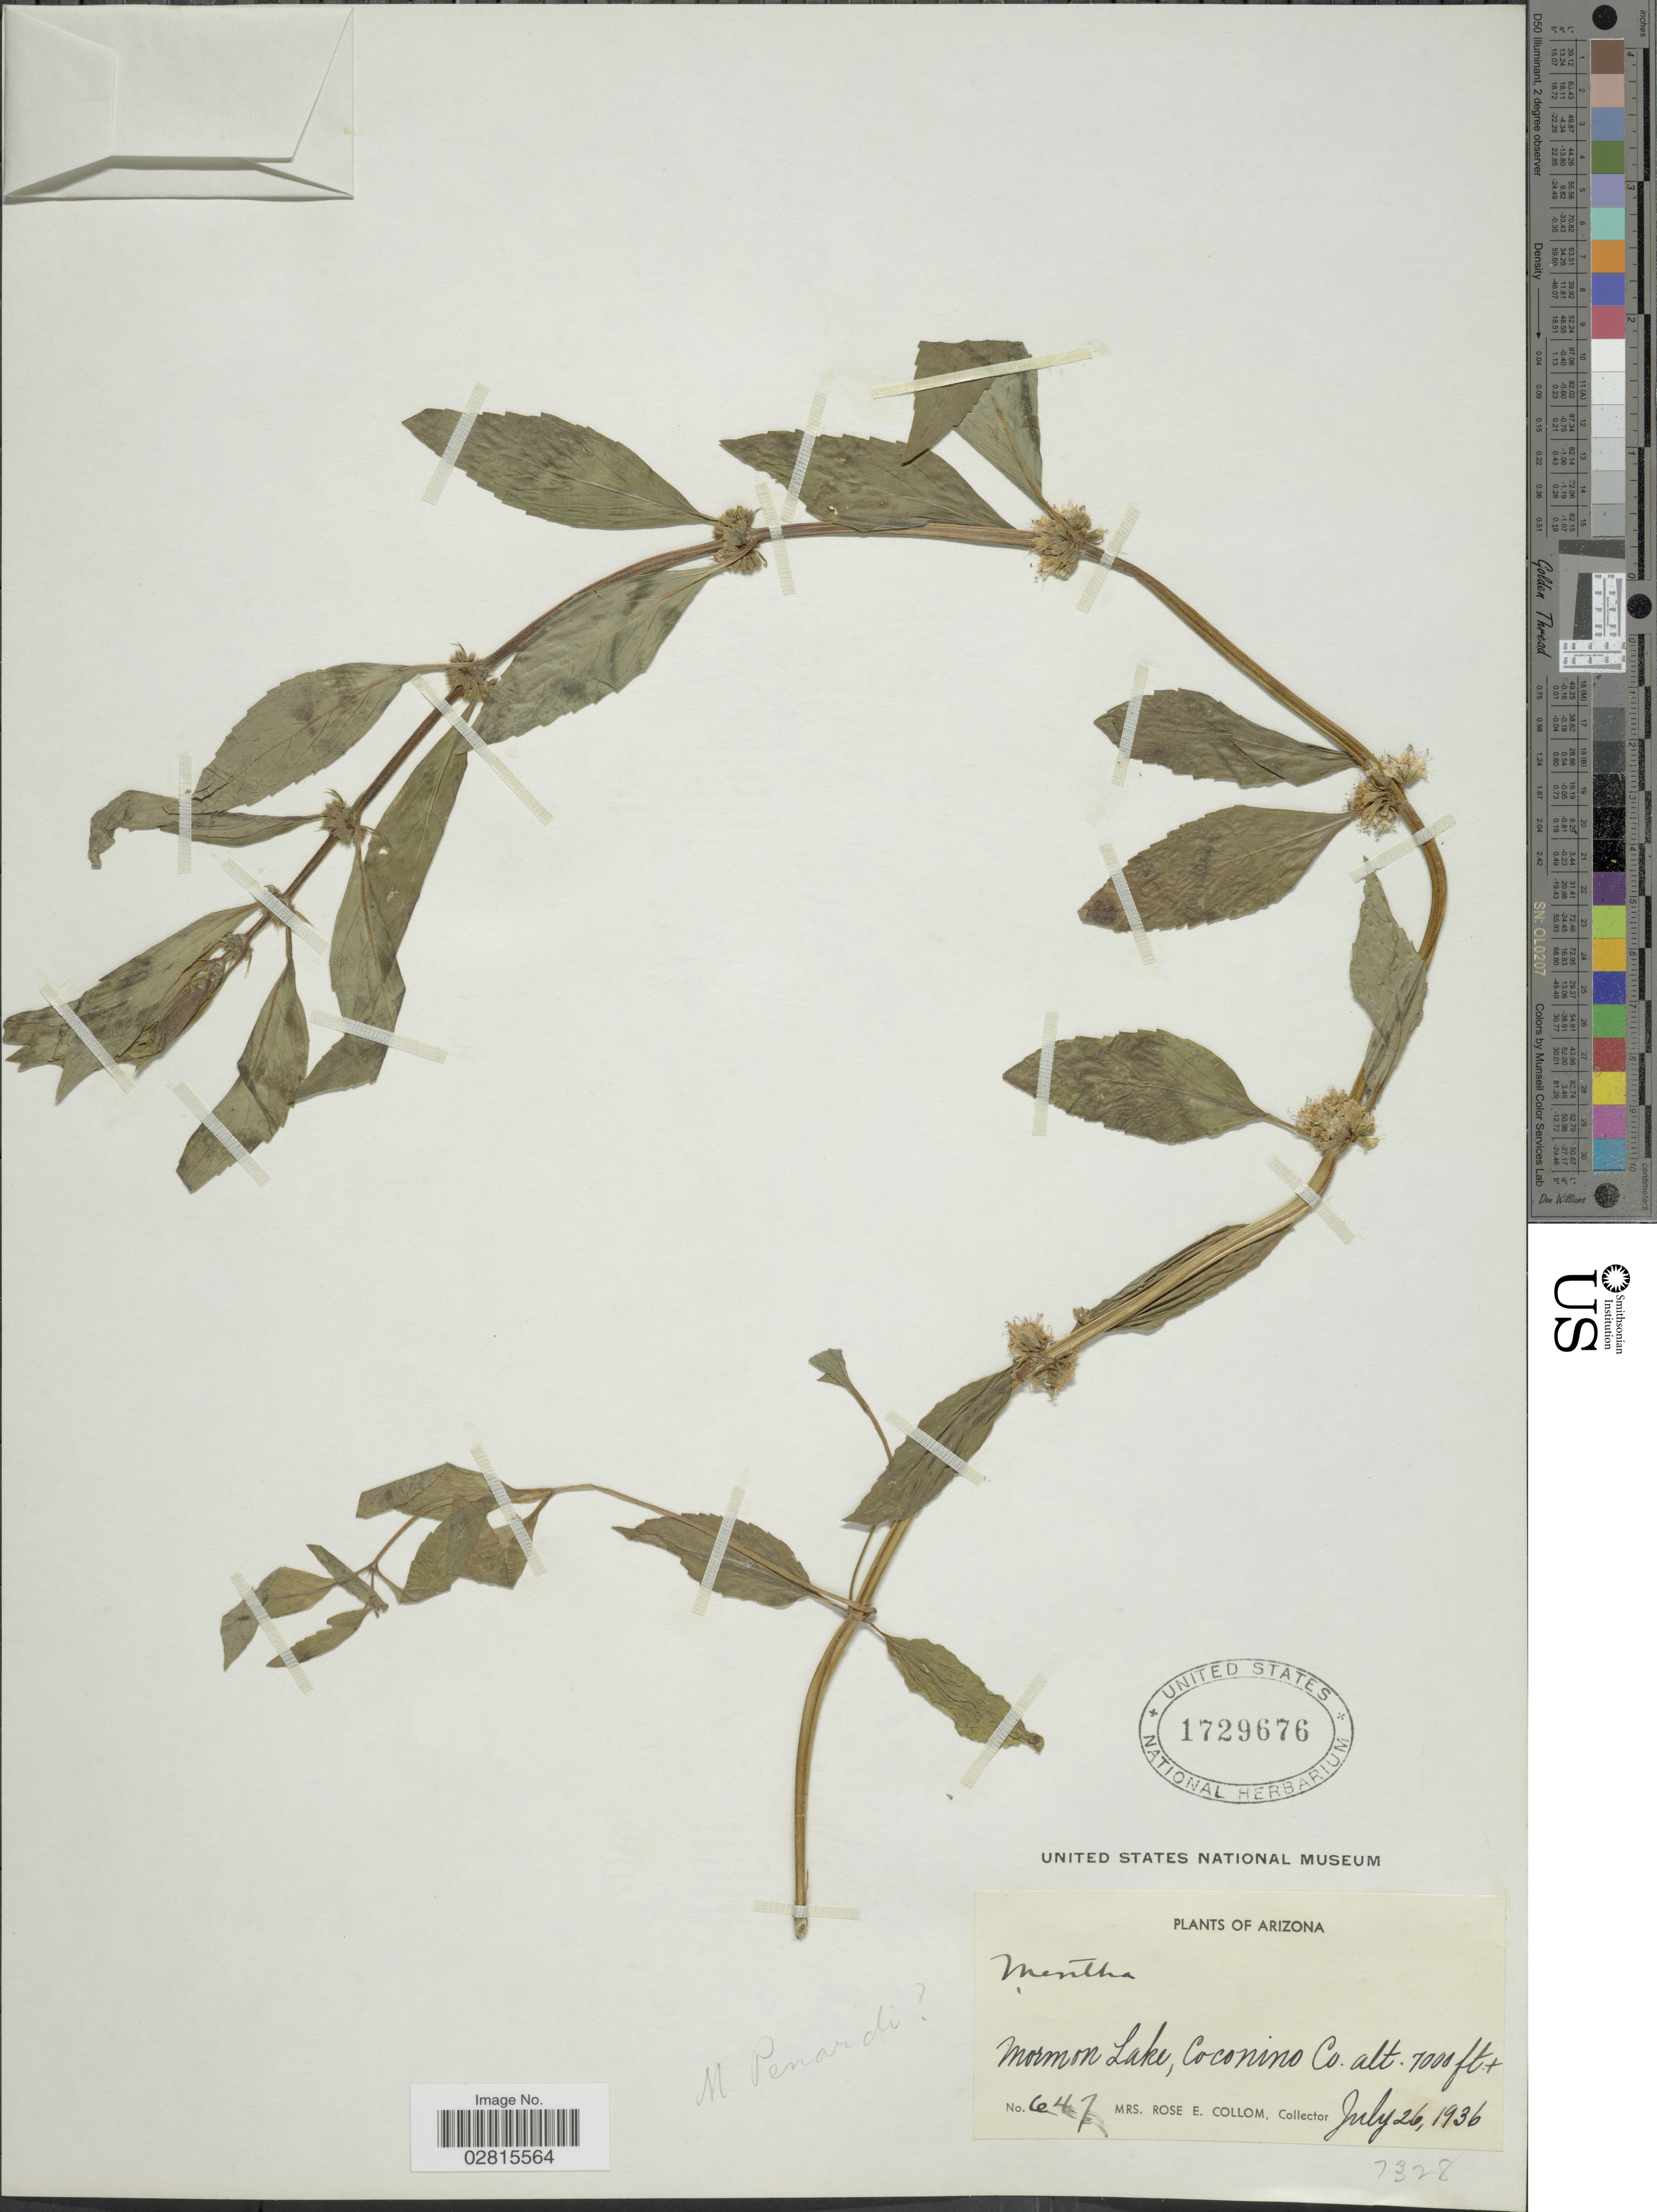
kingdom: Plantae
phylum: Tracheophyta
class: Magnoliopsida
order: Lamiales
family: Lamiaceae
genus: Mentha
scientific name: Mentha penardii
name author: (Briq.) Rydb.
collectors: R. E. Collom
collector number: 647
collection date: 1936-07-26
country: United States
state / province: Arizona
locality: Mormon Lake, Coconino Co.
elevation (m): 2134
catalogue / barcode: US 1729676